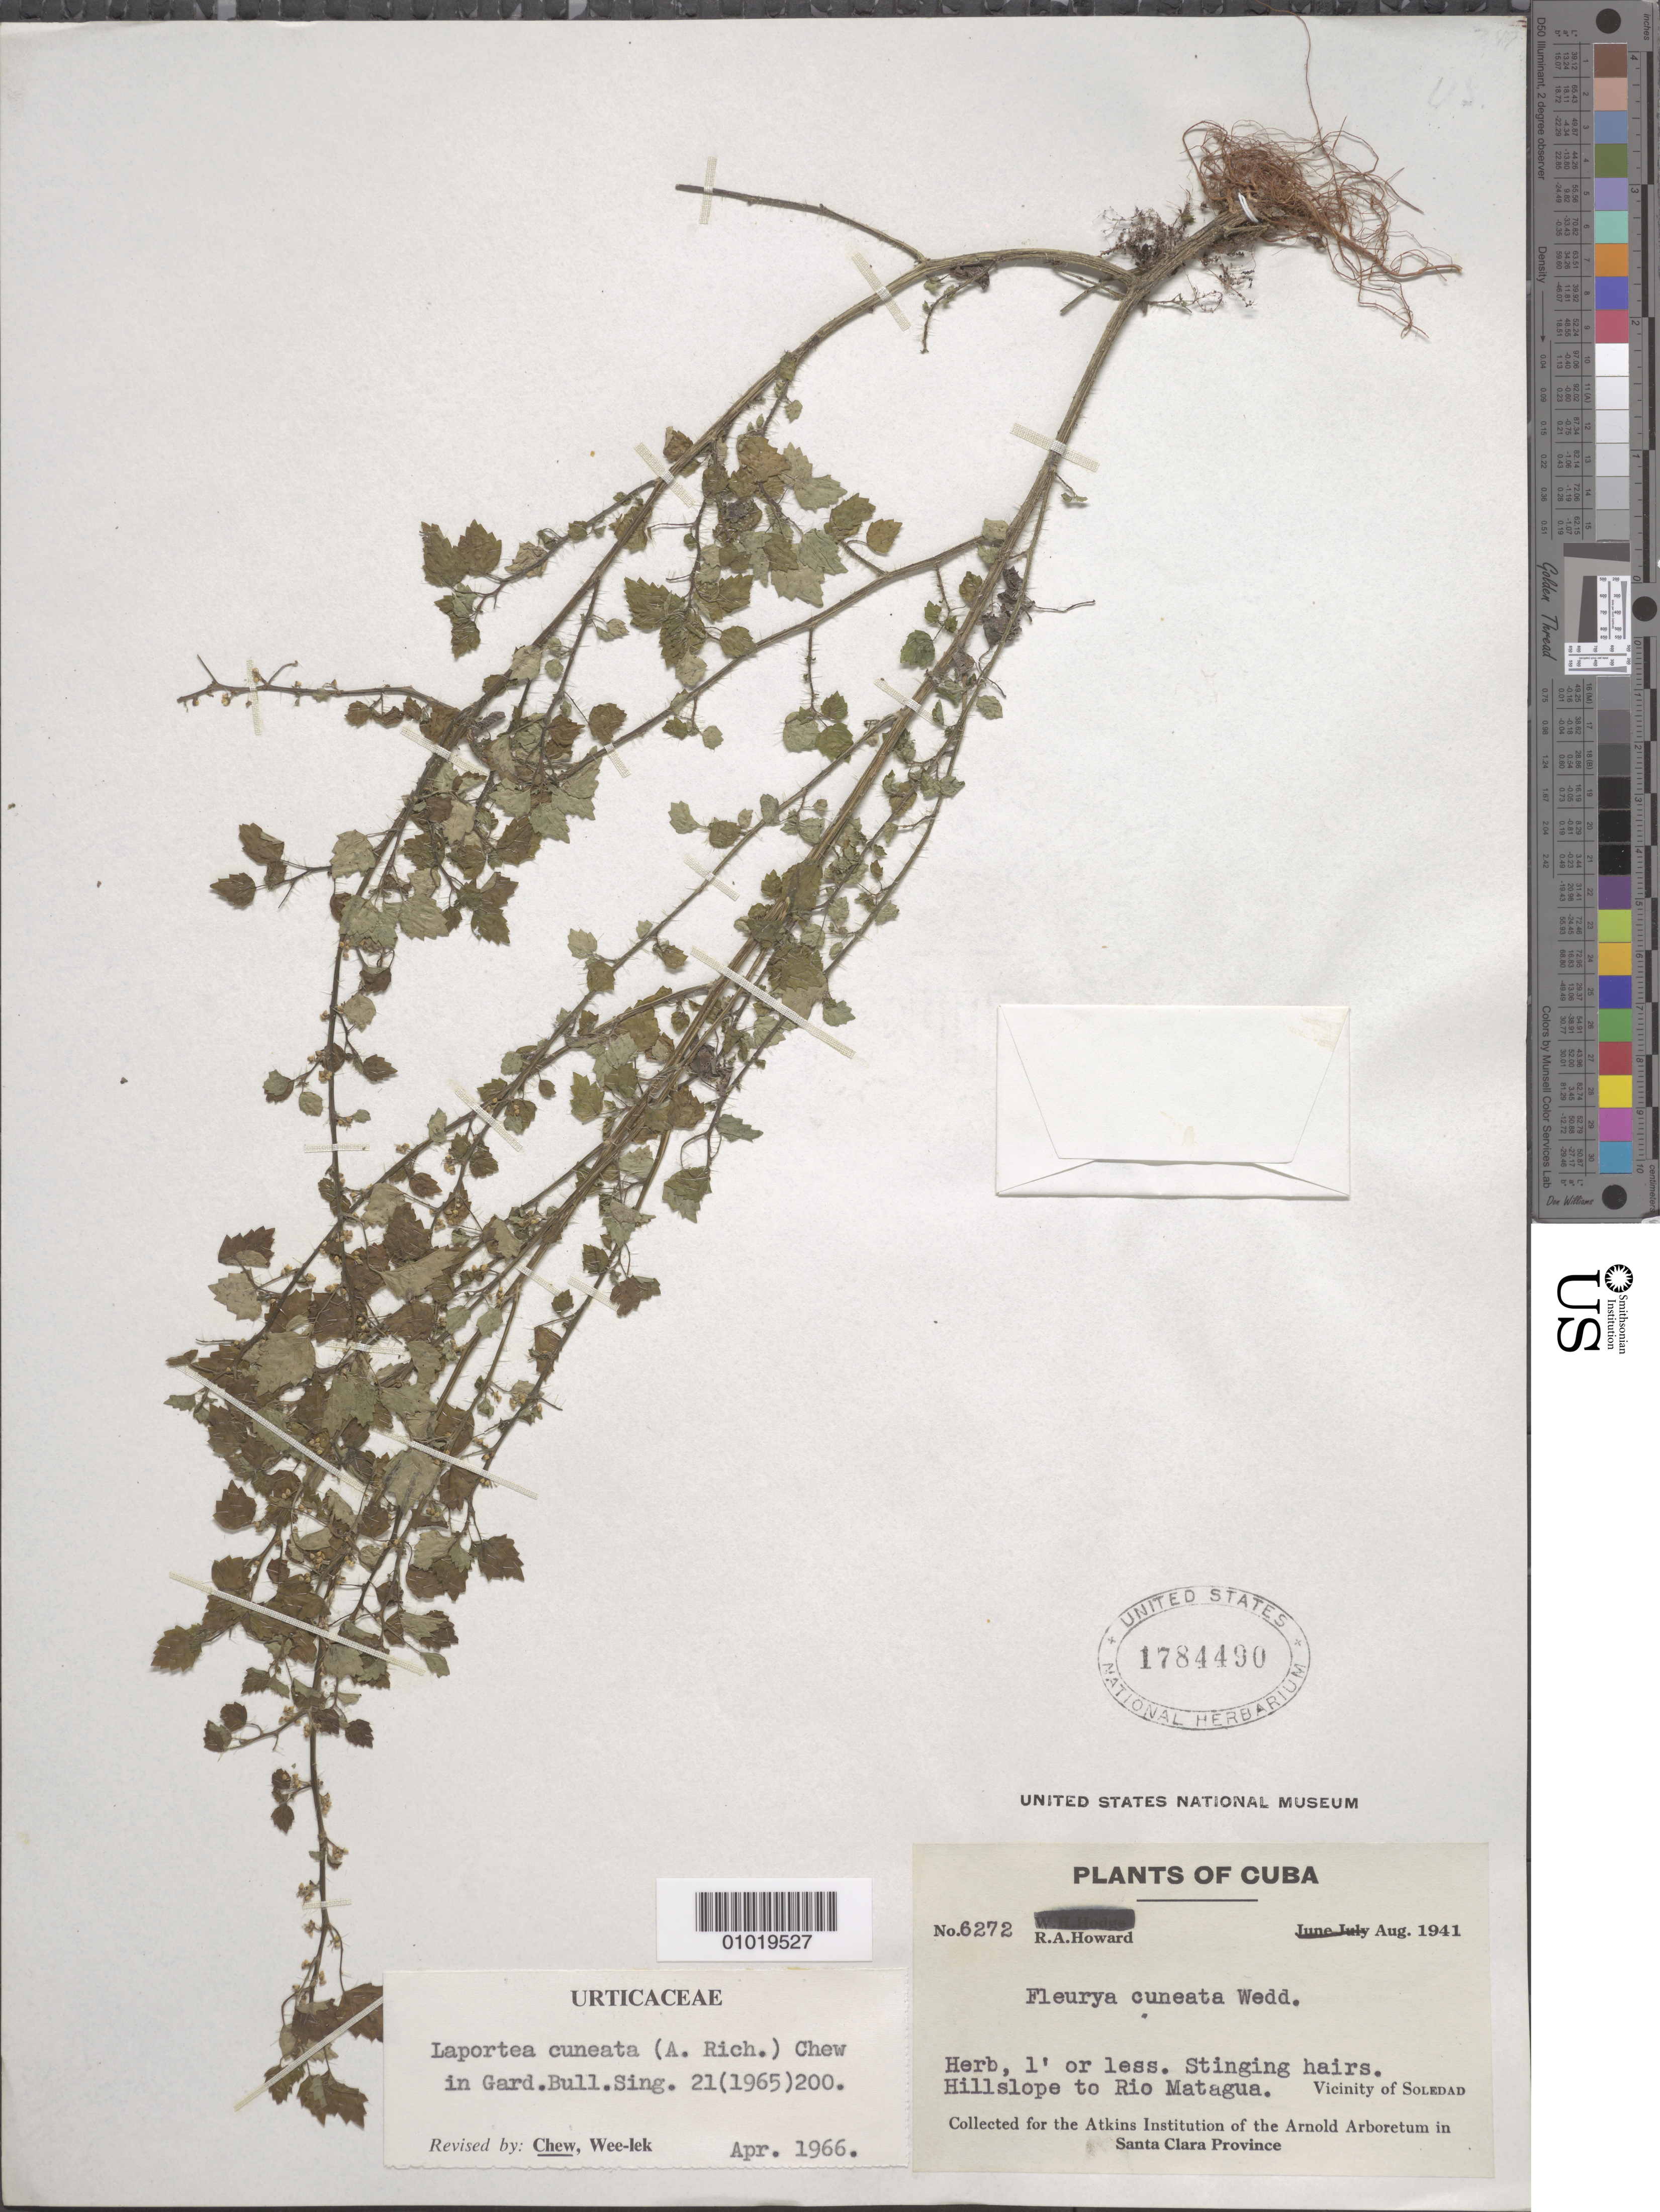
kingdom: Plantae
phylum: Tracheophyta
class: Magnoliopsida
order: Rosales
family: Urticaceae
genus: Laportea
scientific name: Laportea cuneata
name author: (A. Rich.) Chew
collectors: R. A. Howard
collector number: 6272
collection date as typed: Aug 1941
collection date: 1941-08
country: Cuba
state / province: Cienfuegos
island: Cuba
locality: Hillslope to Rio Matagua Vicinity of Soledad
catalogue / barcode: US 1784490